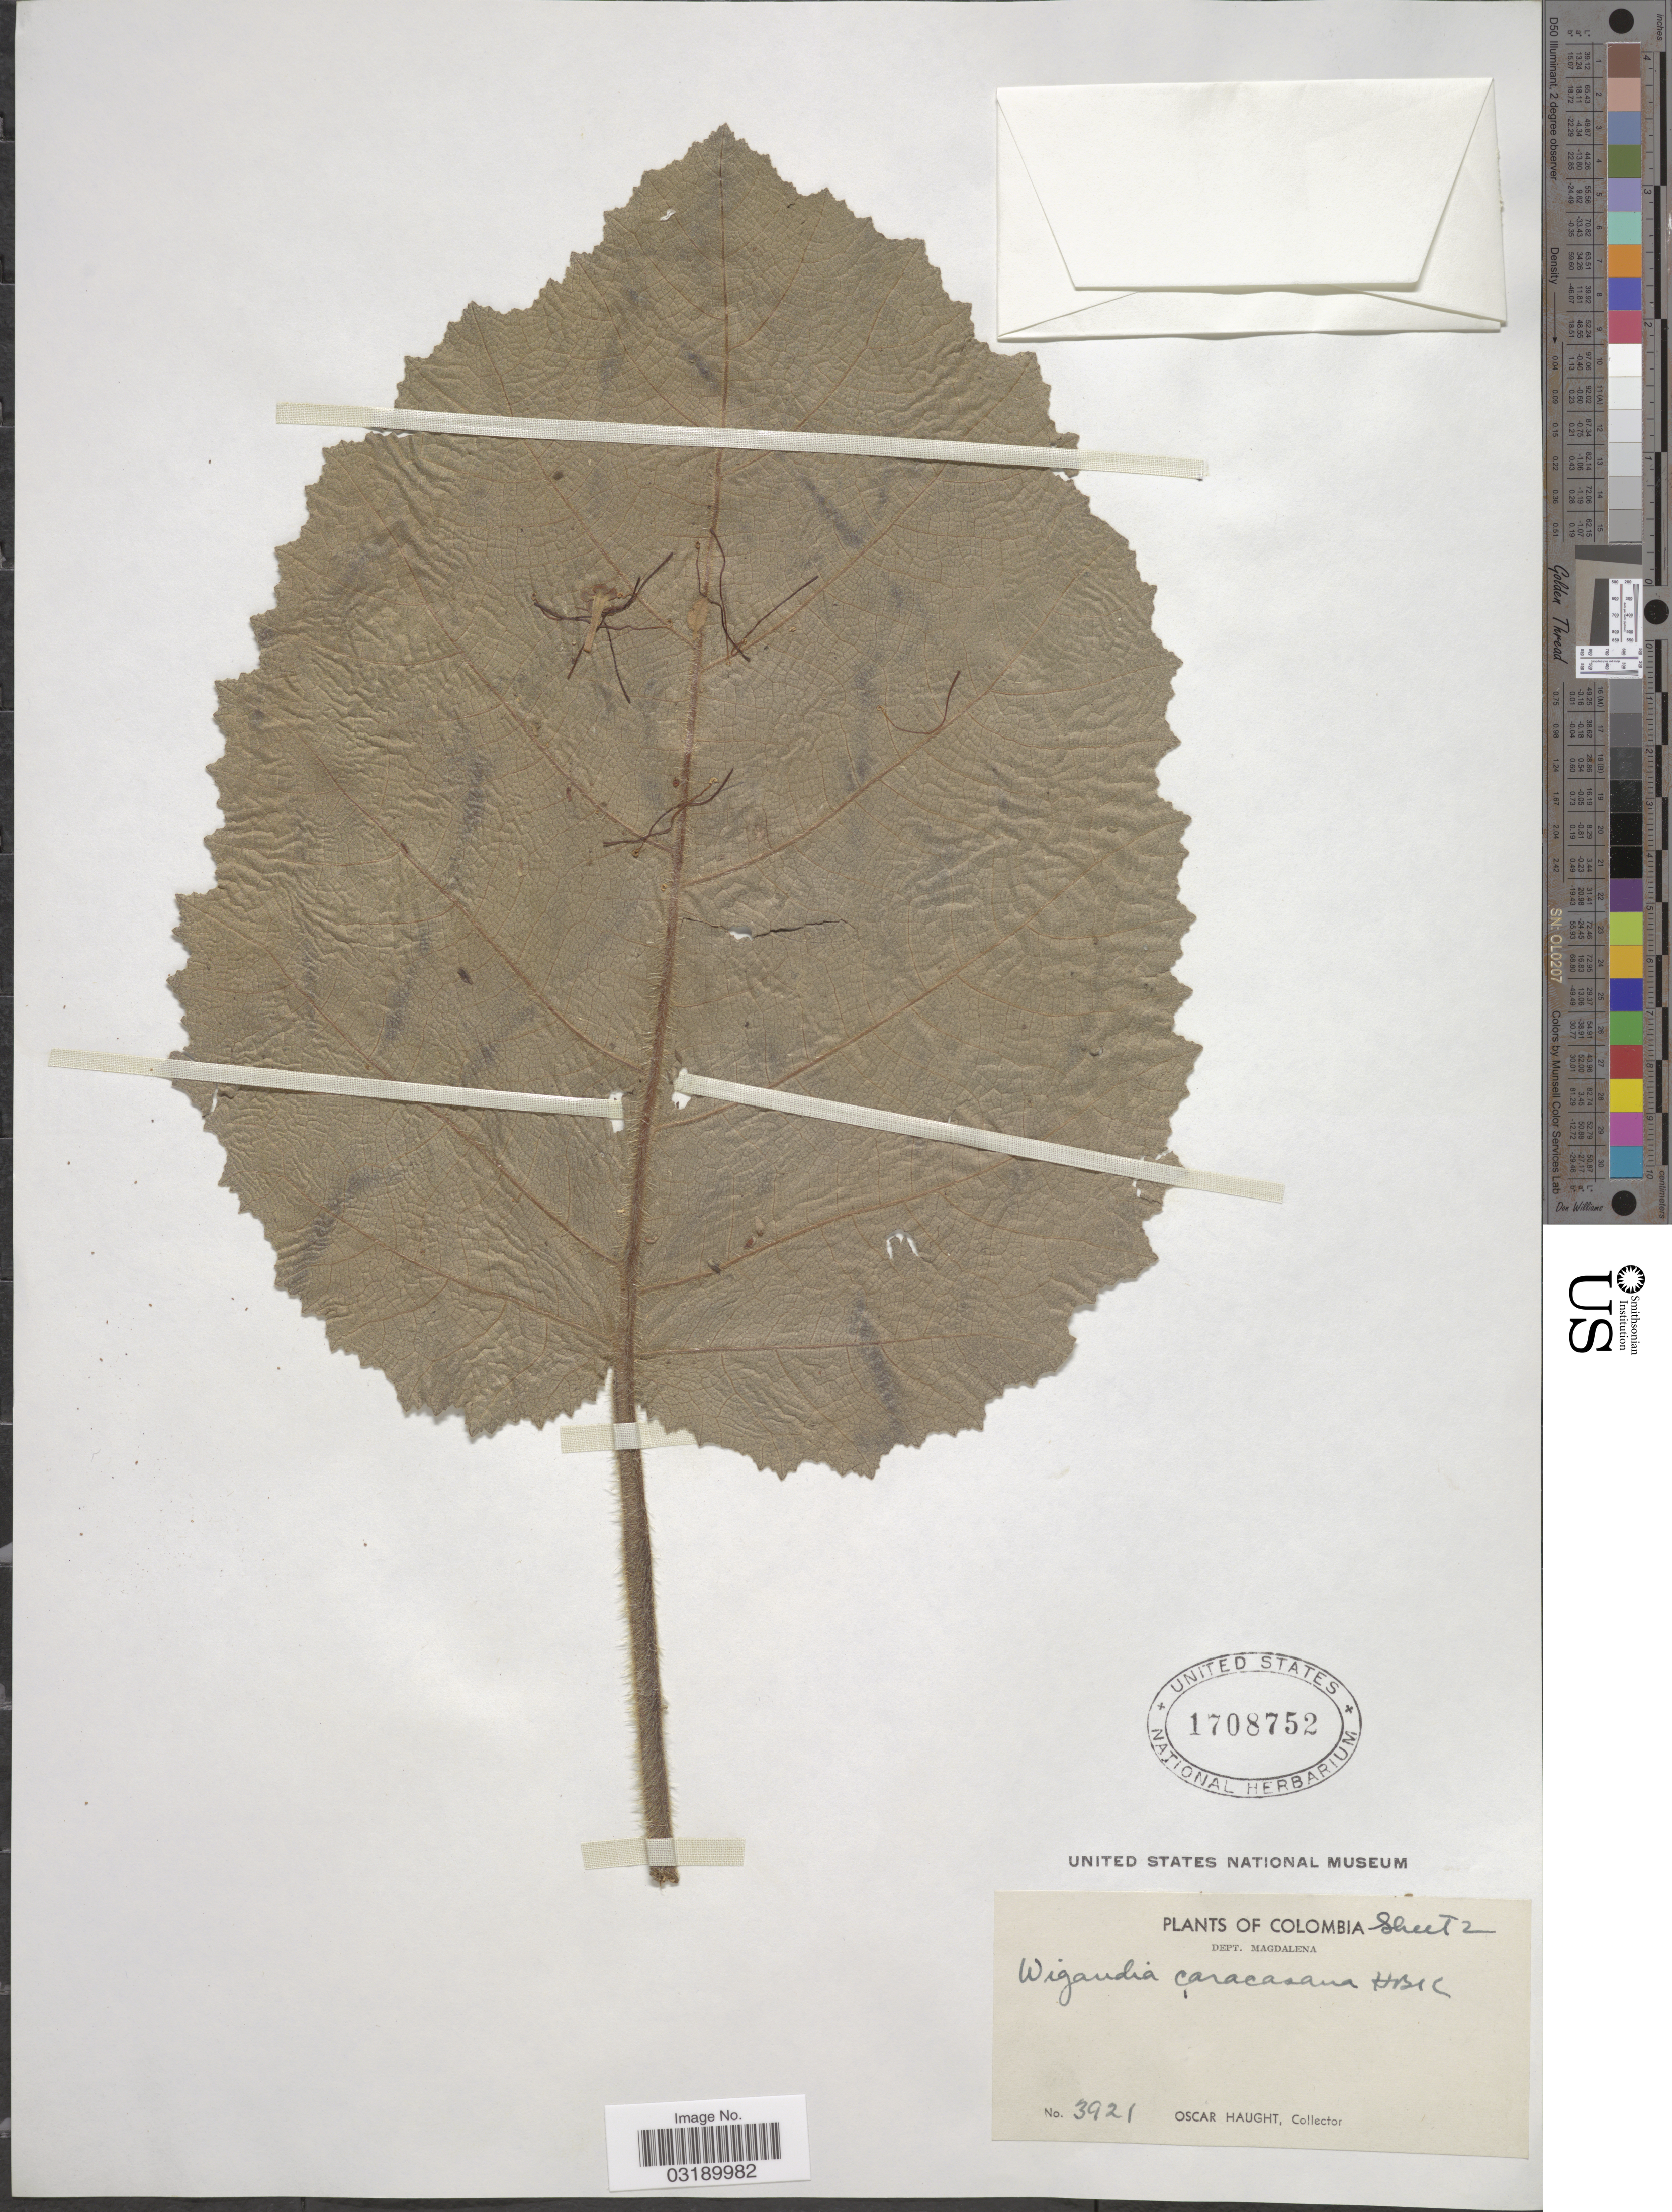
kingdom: Plantae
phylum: Tracheophyta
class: Magnoliopsida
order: Boraginales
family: Namaceae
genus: Wigandia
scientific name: Wigandia caracasana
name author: Kunth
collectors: O. L. Haught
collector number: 3921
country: Colombia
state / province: Magdalena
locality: Dept. Magdalena.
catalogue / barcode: US 1708752